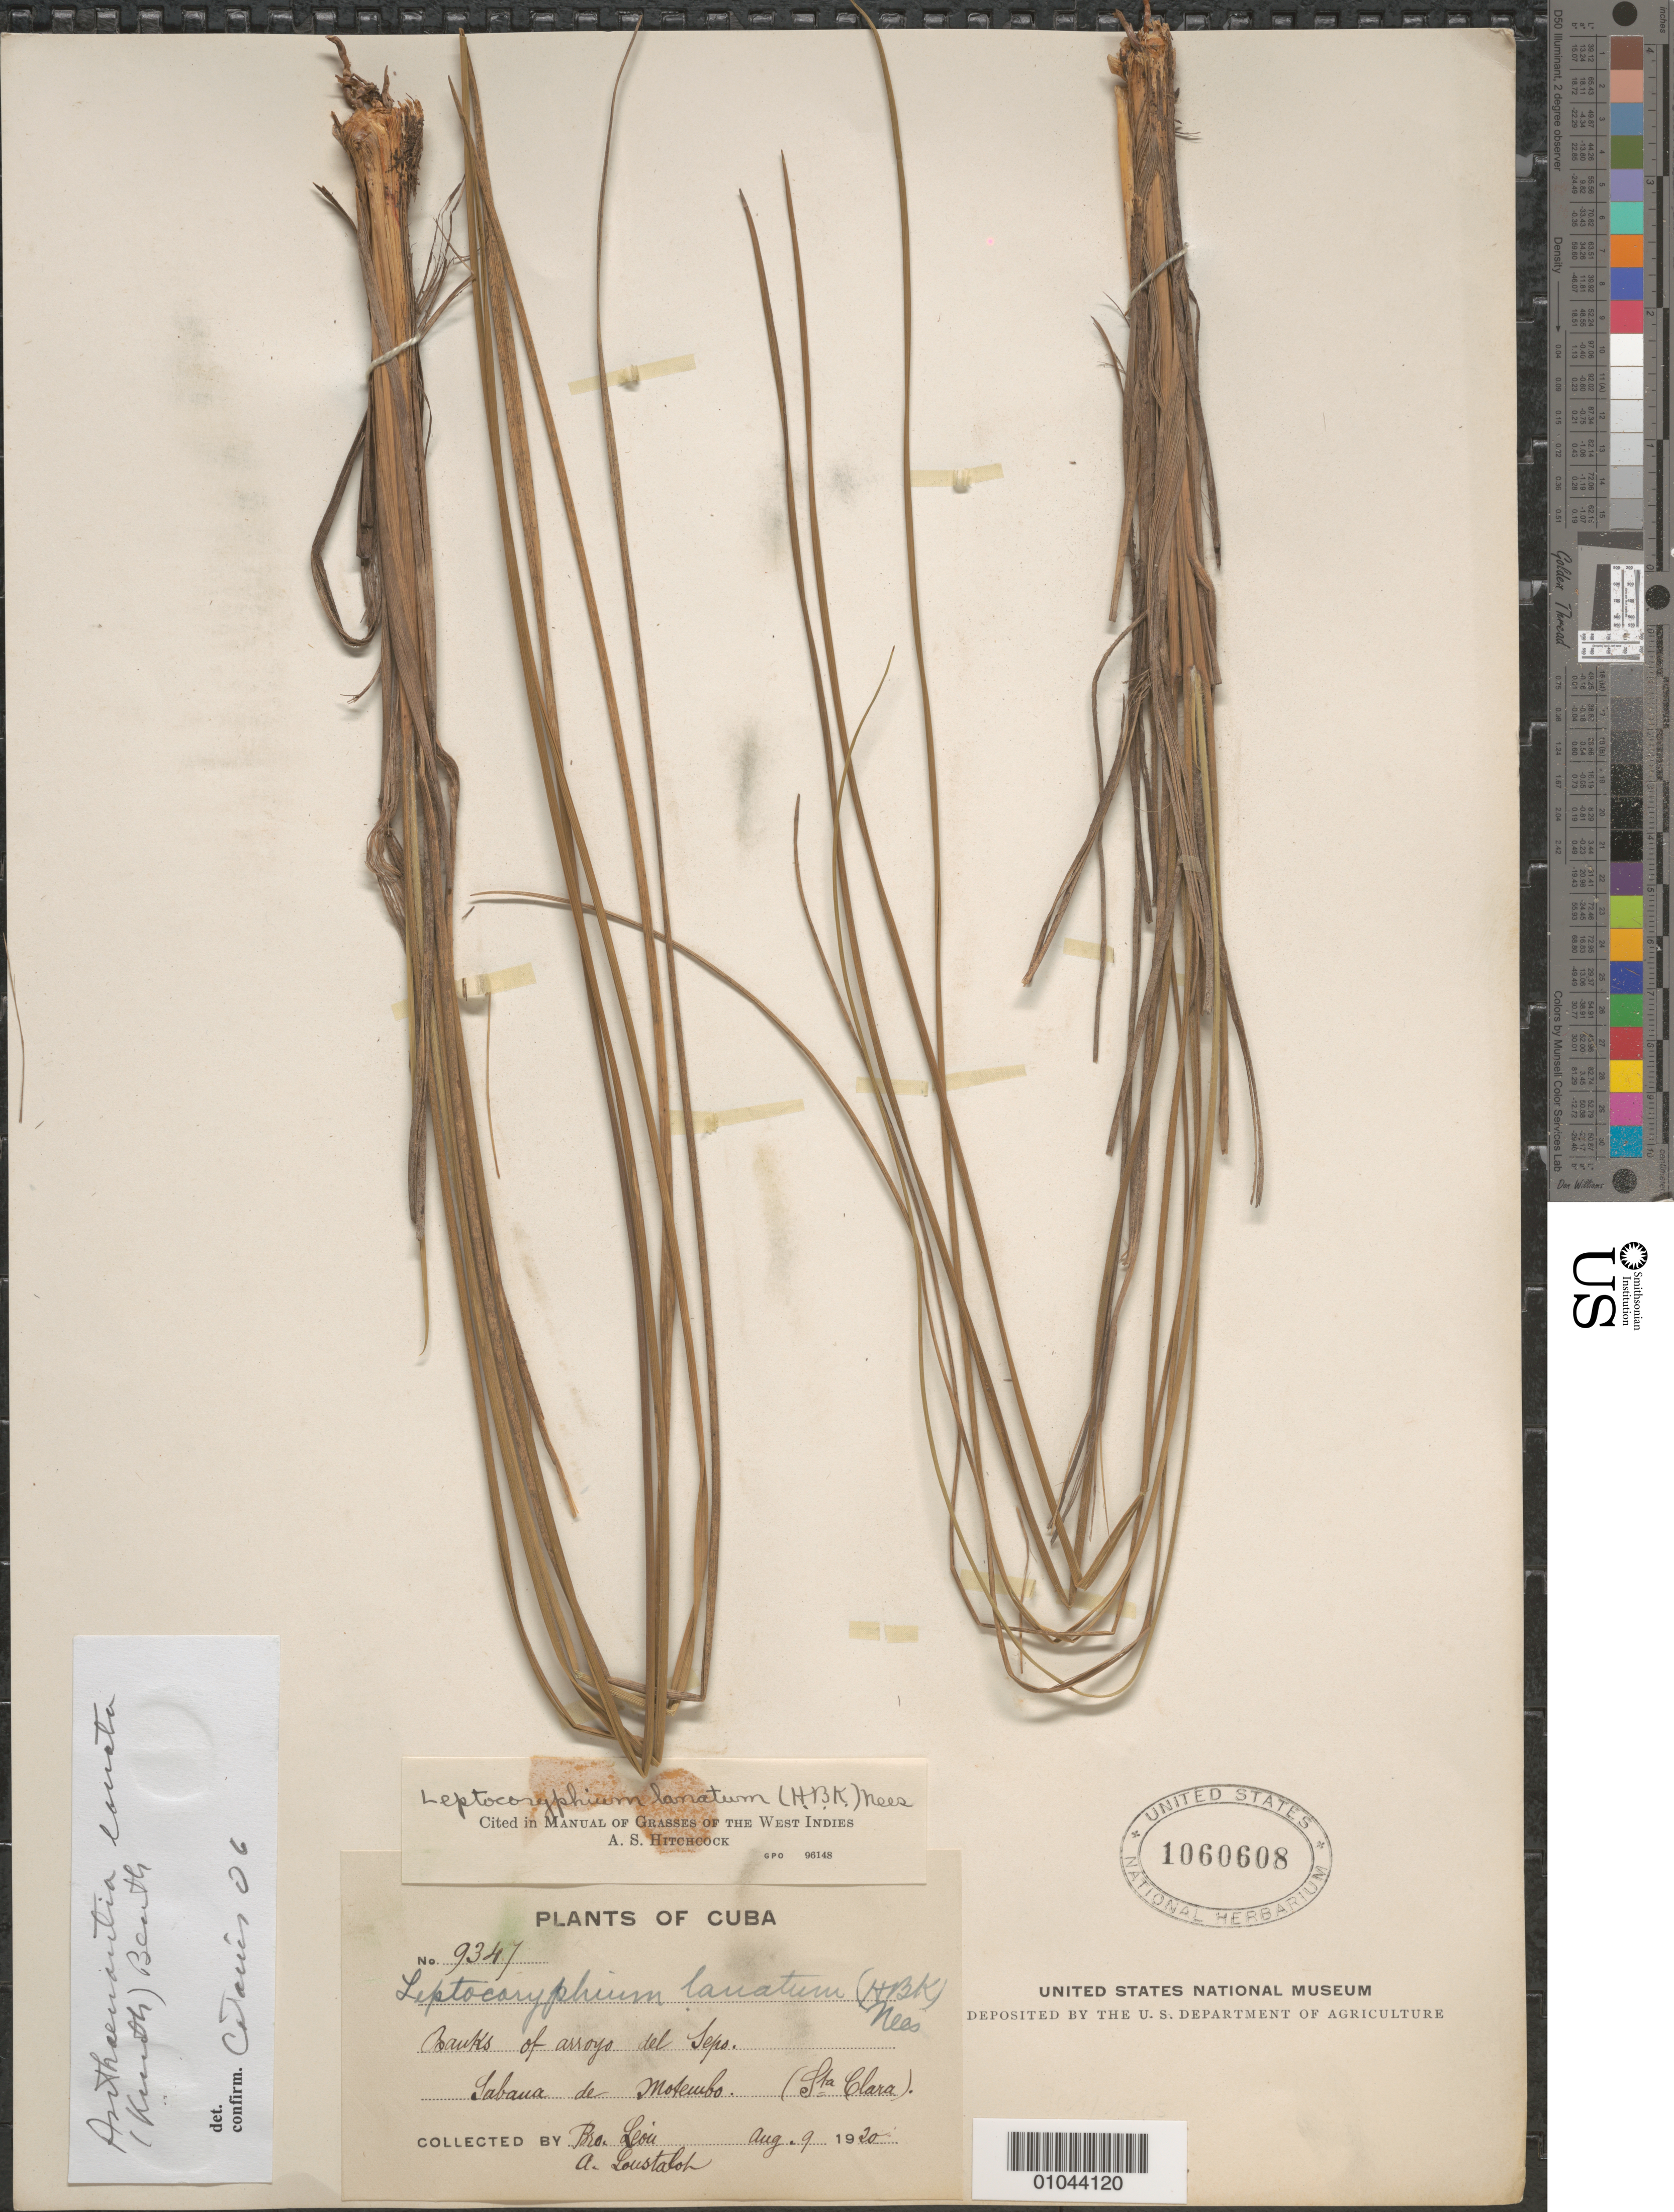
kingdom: Plantae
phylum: Tracheophyta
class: Liliopsida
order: Poales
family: Poaceae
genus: Leptocoryphium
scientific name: Leptocoryphium lanatum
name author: (Kunth) Nees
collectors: Bro. León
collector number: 9347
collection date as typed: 09 Aug 1920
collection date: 1920-08-09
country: Cuba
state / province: Villa Clara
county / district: Santa Clara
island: Cuba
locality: Banks of arroyo del Sepo, Sabana de Montembo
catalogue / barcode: US 1060608